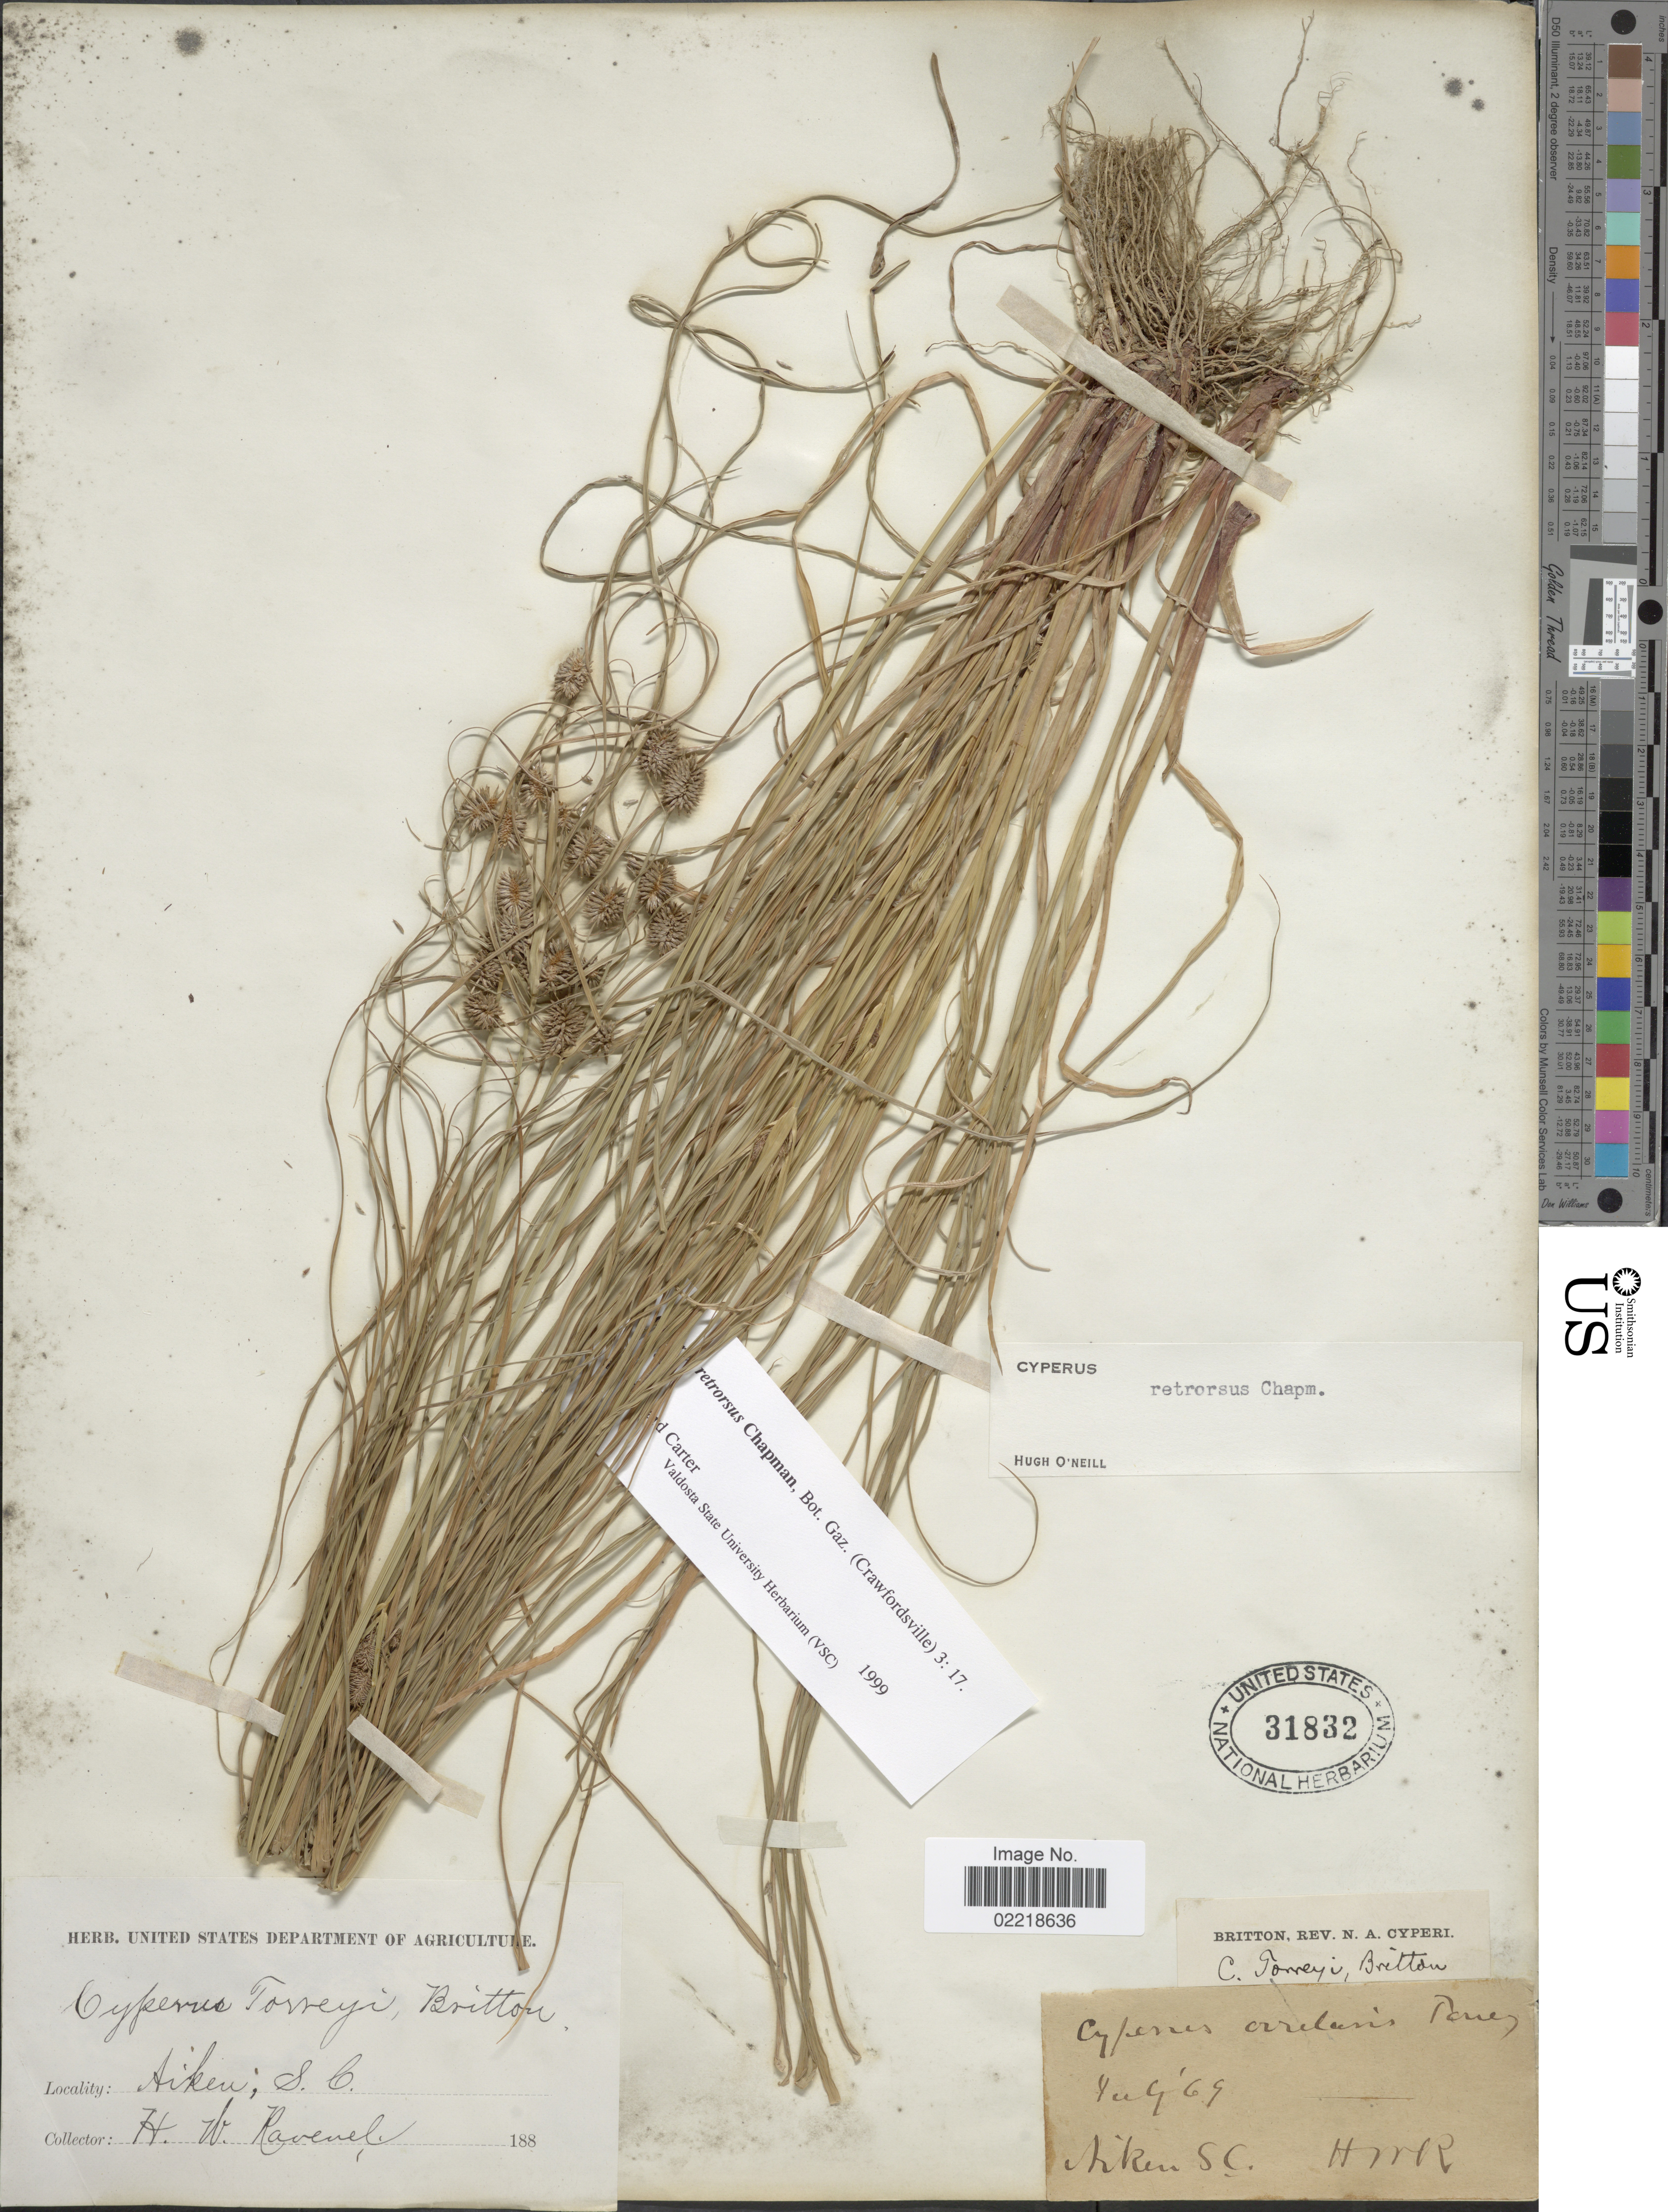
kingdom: Plantae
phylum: Tracheophyta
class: Liliopsida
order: Poales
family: Cyperaceae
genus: Cyperus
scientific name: Cyperus retrorsus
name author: Chapm.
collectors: H. Ravenel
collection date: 1869-07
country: United States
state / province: South Carolina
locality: Aiken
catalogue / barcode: US 31832